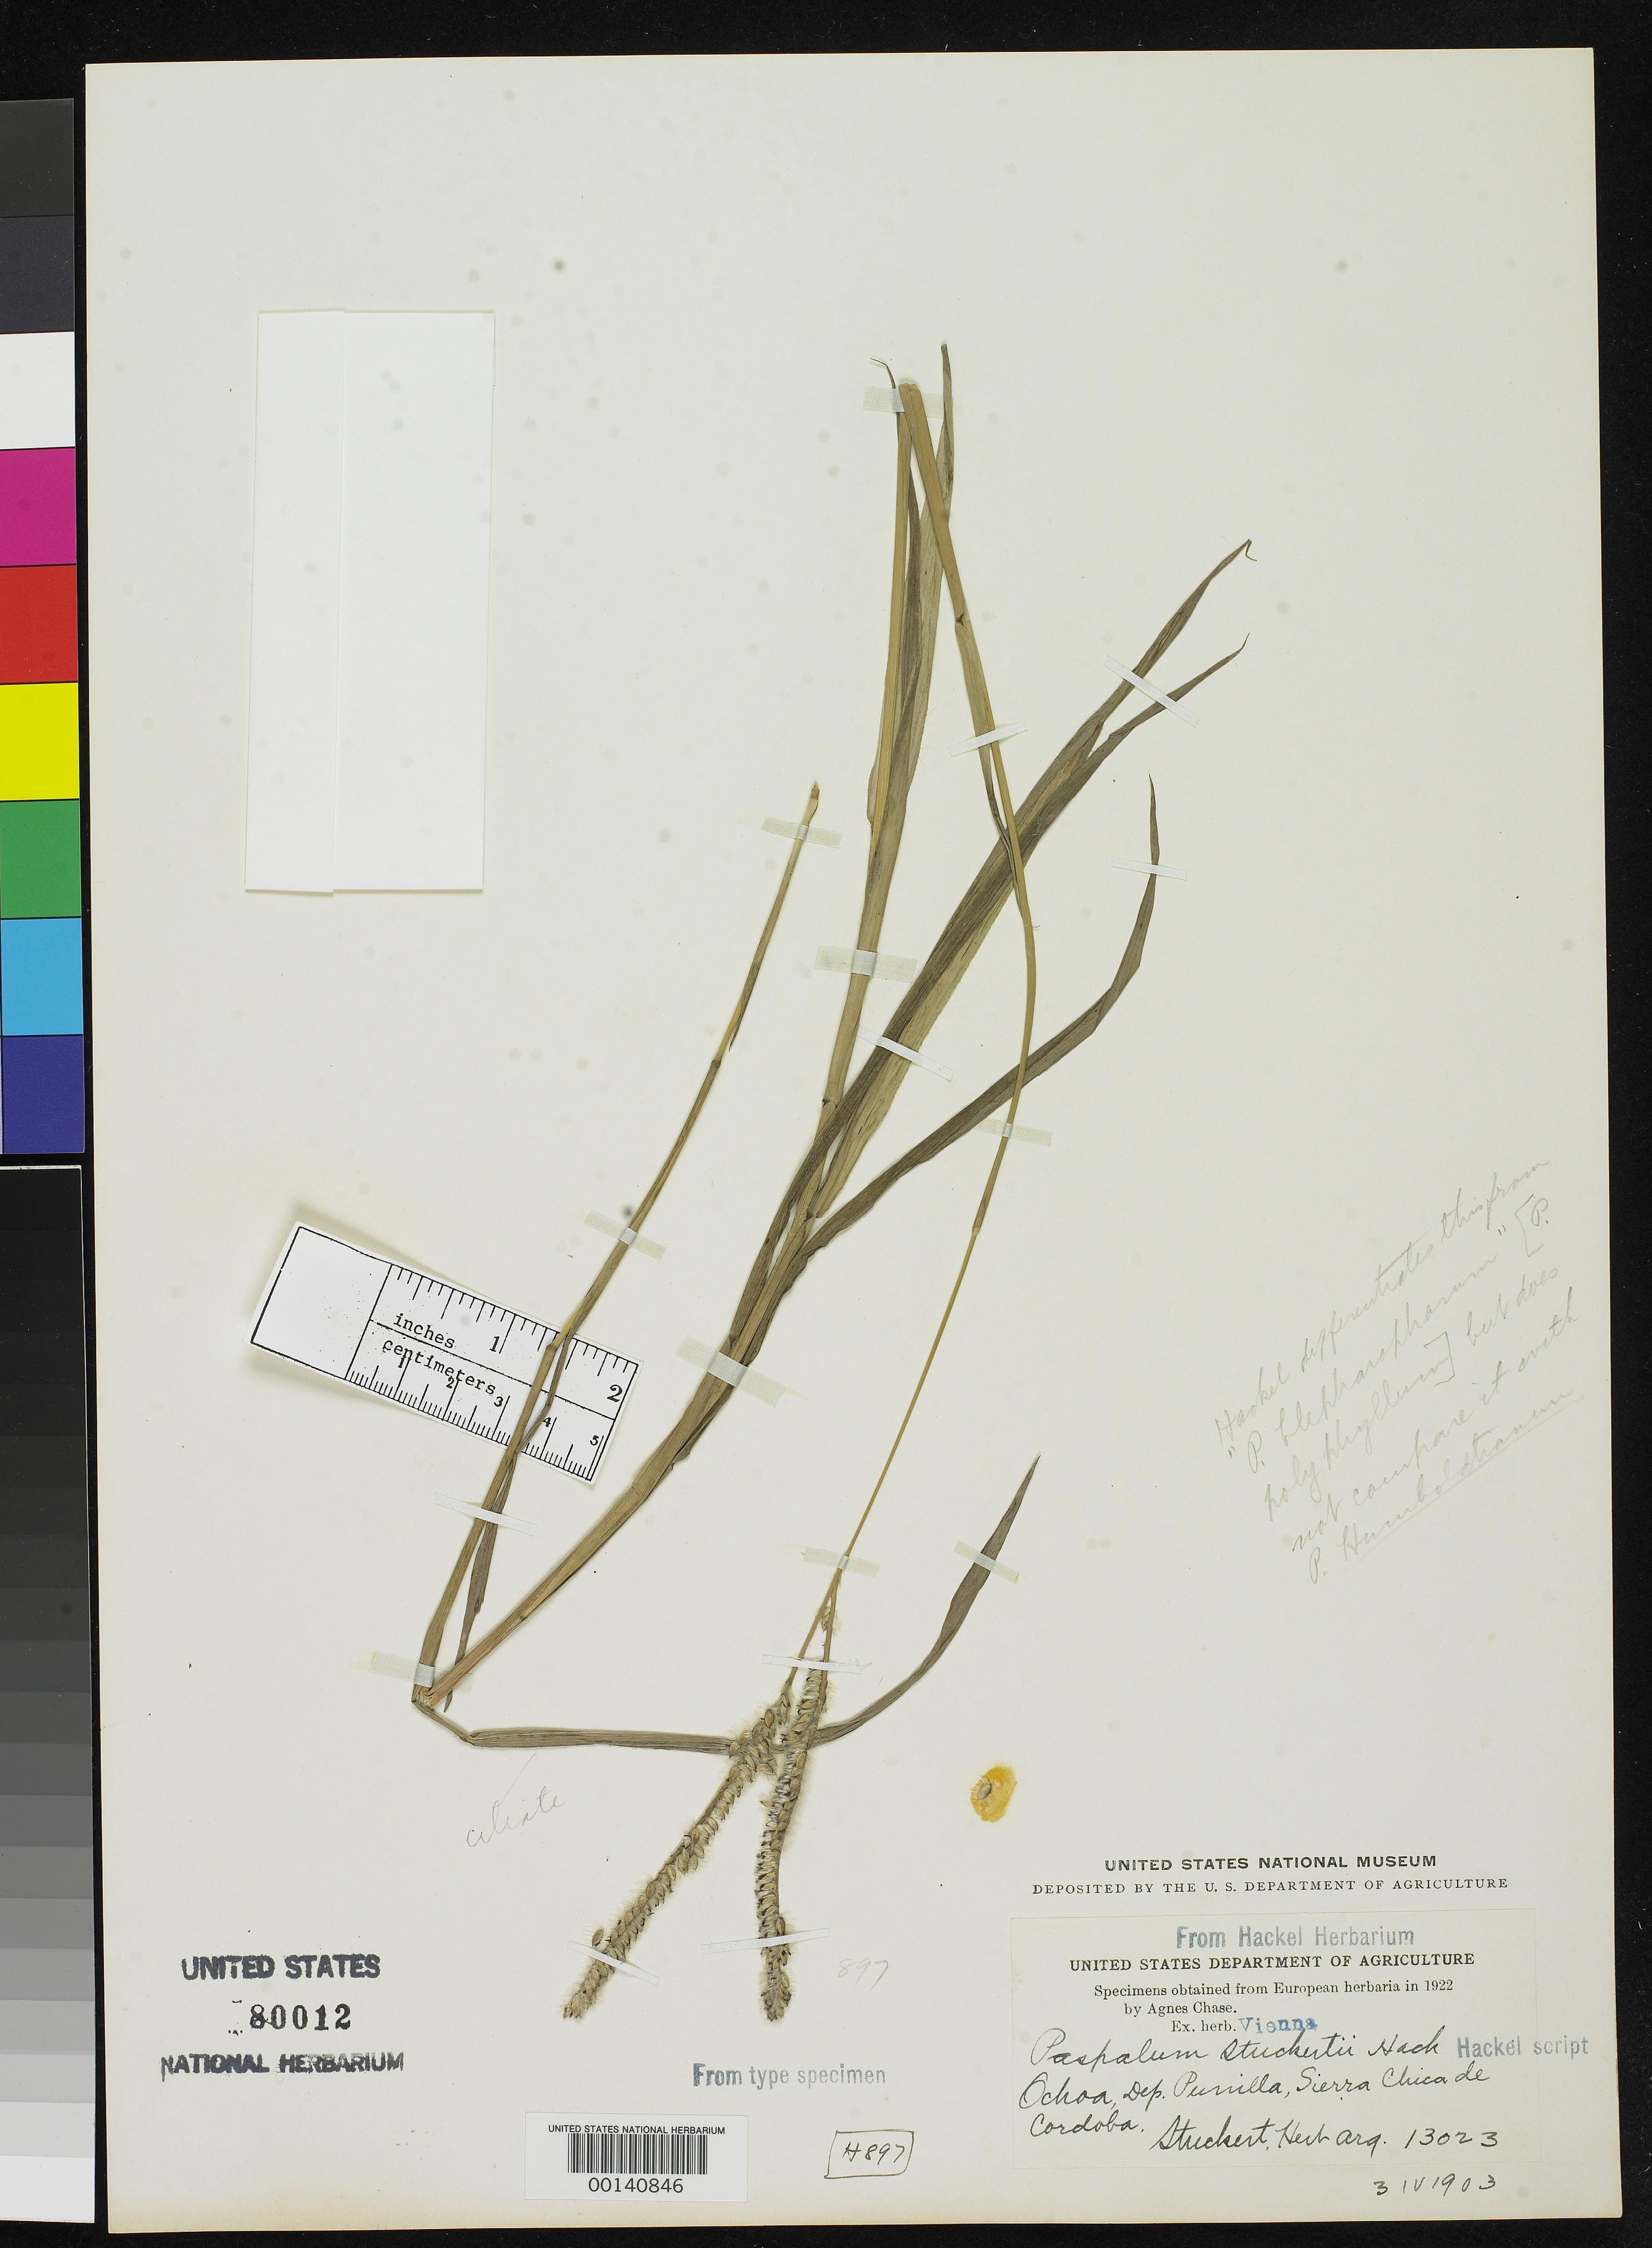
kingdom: Plantae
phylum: Tracheophyta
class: Liliopsida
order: Poales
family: Poaceae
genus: Paspalum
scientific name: Paspalum stuckertii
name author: Hack. in Stuck.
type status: Isotype Fragment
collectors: T. Stuckert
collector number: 13023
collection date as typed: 03 Apr 1903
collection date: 1903-04-03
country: Argentina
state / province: Córdoba / Salta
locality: Ochloa, Sierra Chila de Cordoba, Quebrada del Salto.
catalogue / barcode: US 80012